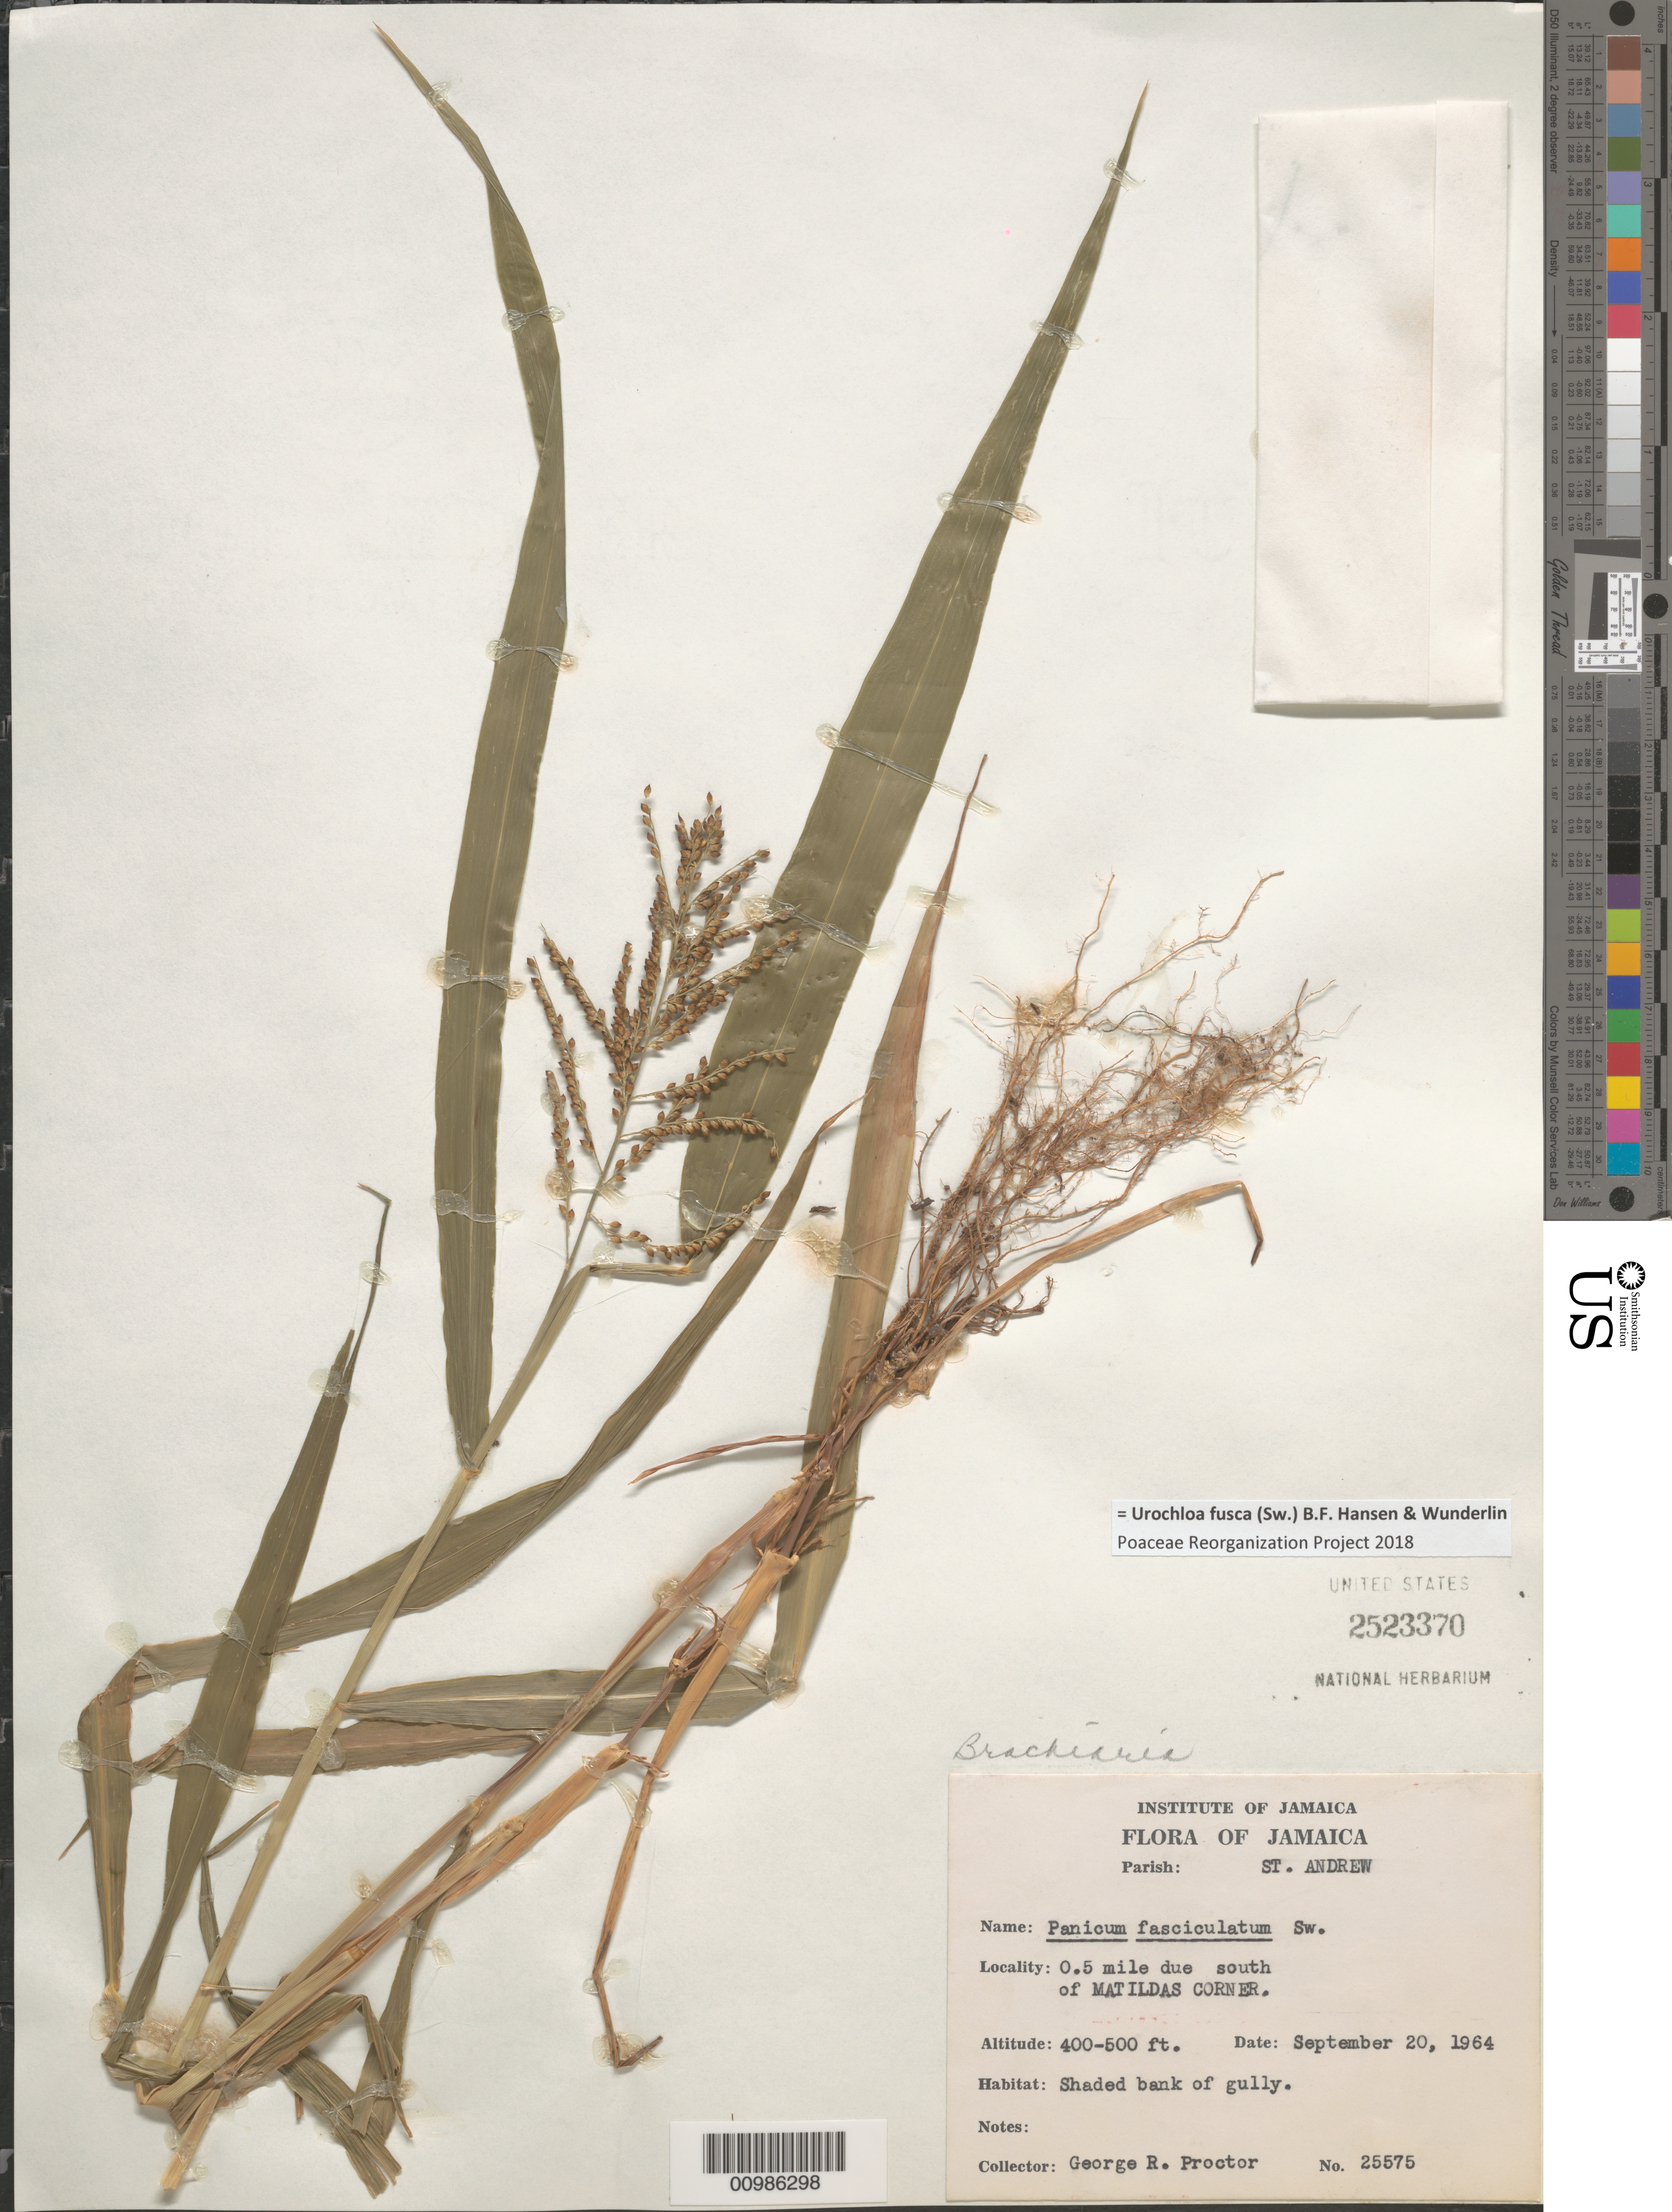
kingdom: Plantae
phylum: Tracheophyta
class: Liliopsida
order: Poales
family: Poaceae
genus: Brachiaria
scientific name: Brachiaria fasciculata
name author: (Sw.) Parodi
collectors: G. R. Proctor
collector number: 25575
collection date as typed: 20 Sep 1964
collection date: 1964-09-20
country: Jamaica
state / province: Saint Andrew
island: Jamaica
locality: .5 mile due south of Matildas Corner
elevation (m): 122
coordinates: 0 N, 0 E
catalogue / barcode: US 2523370